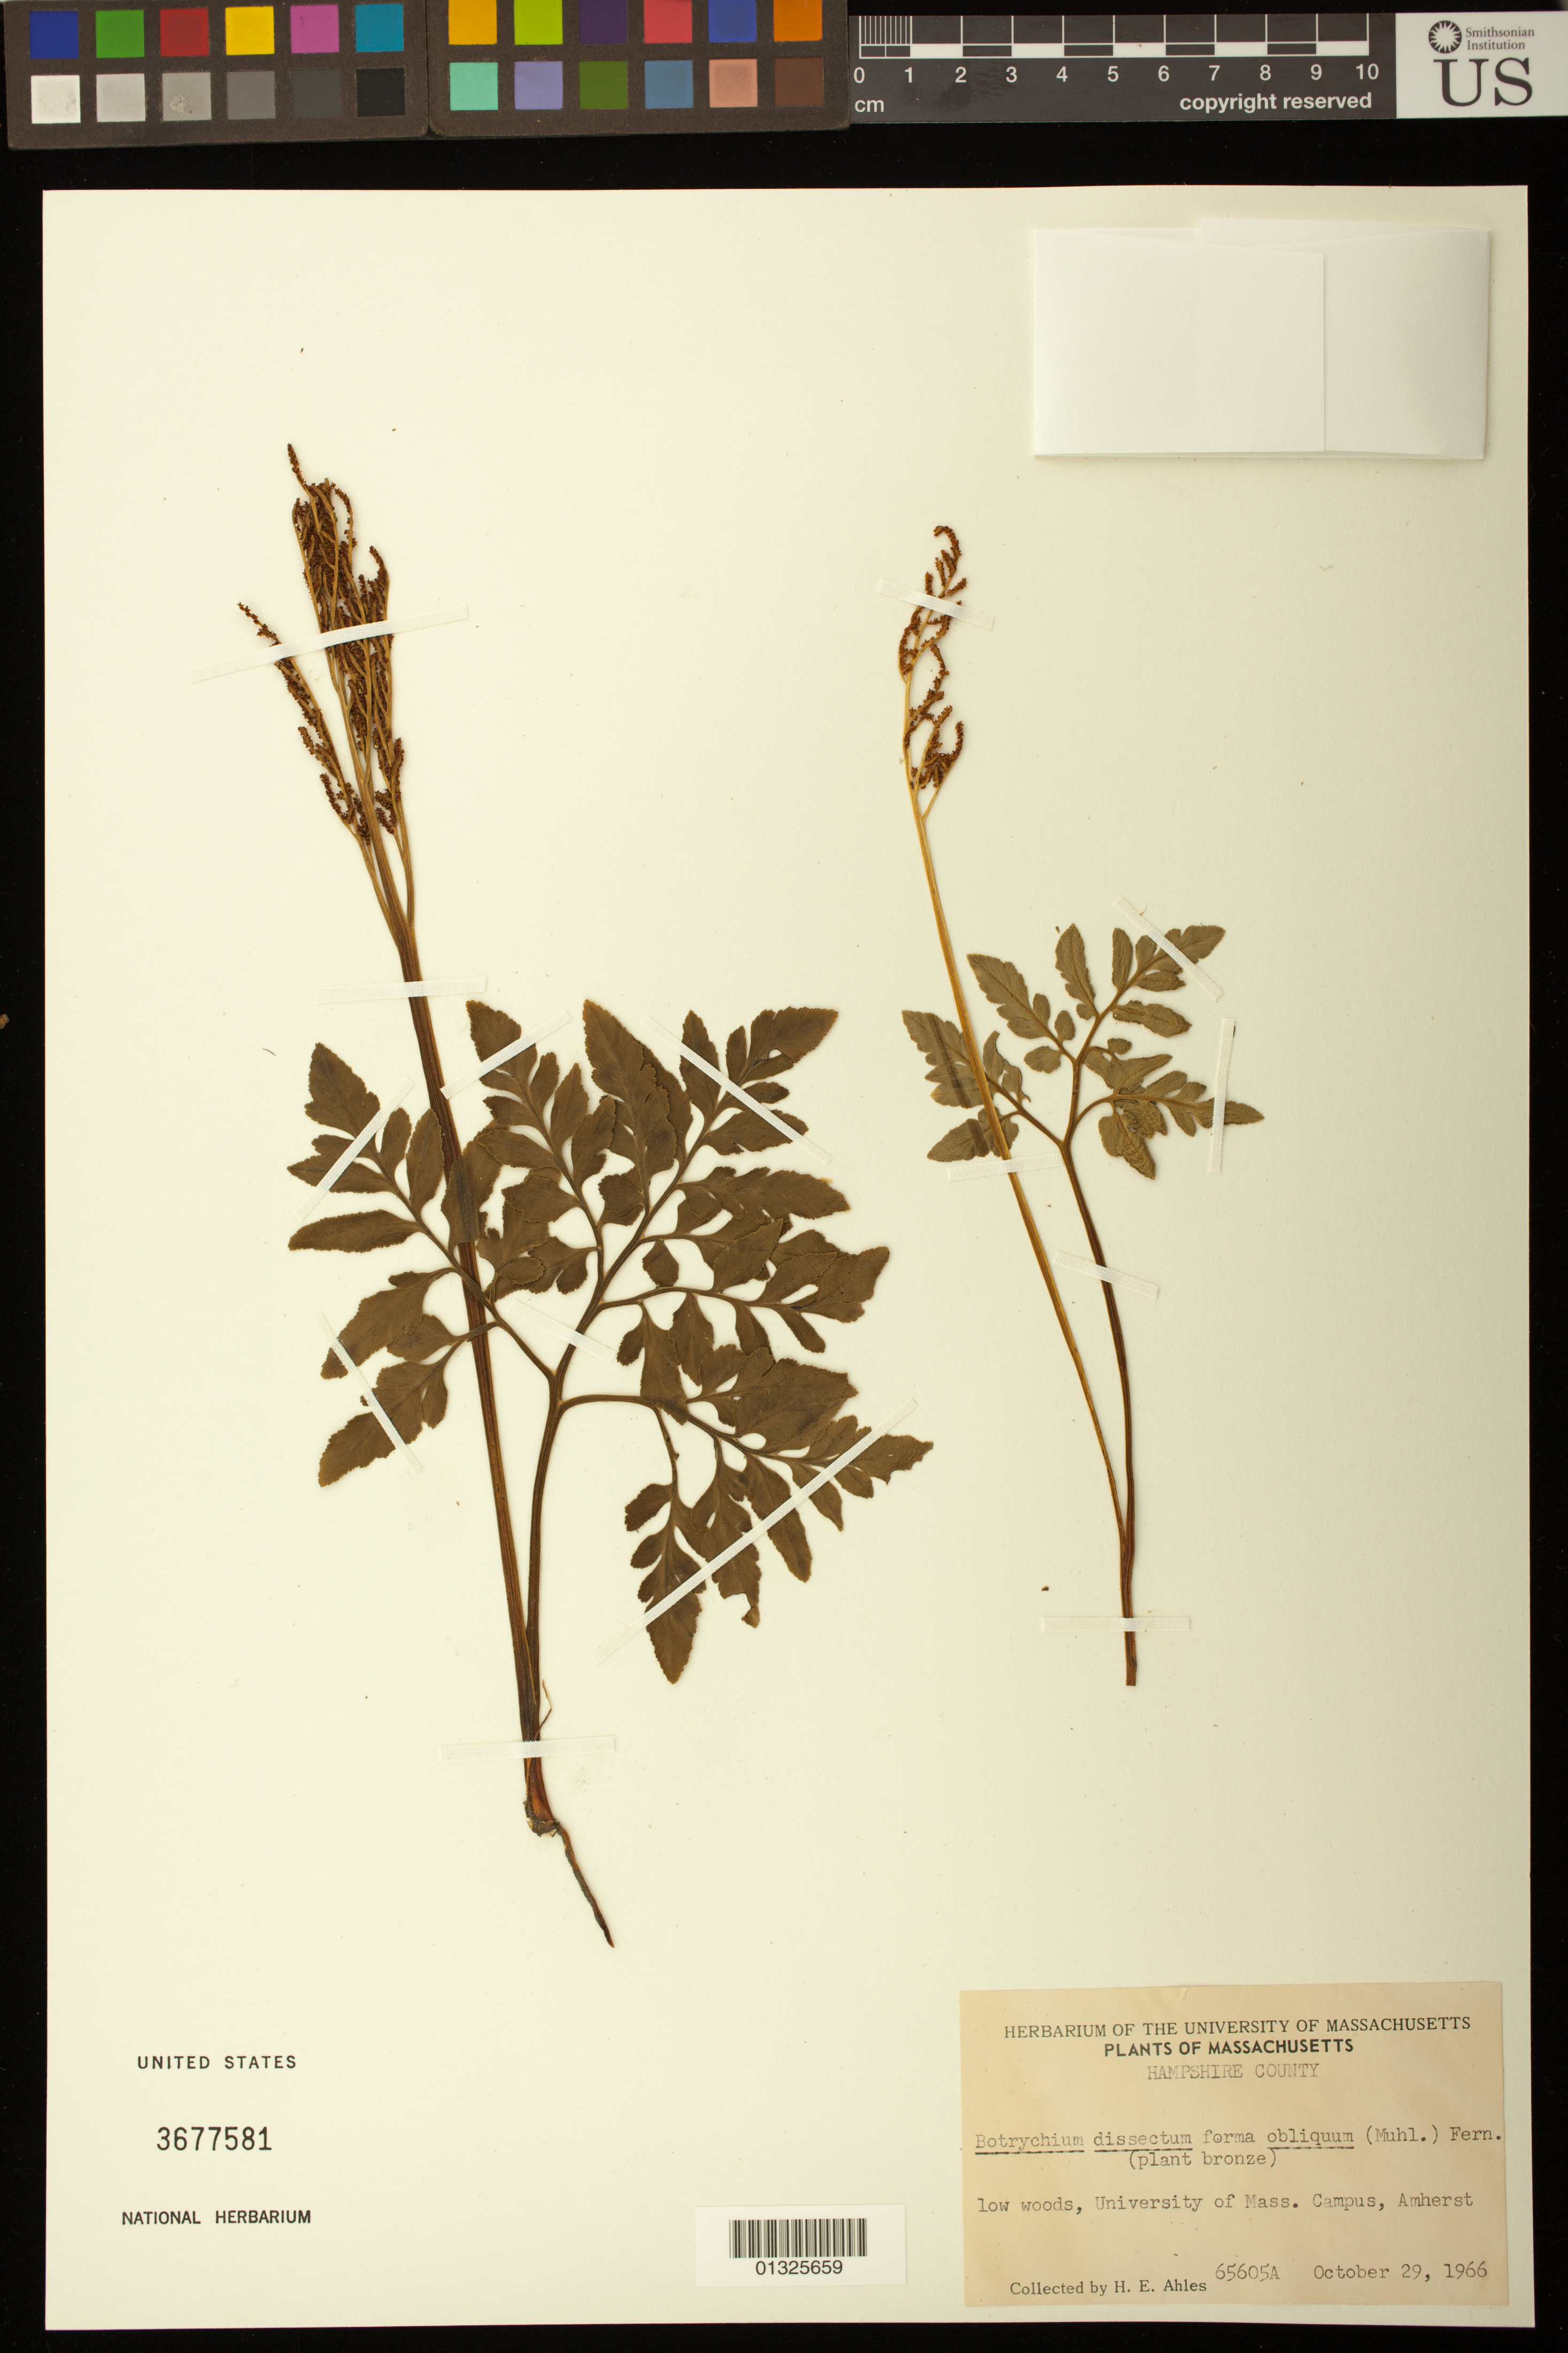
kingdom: Plantae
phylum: Tracheophyta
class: Polypodiopsida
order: Ophioglossales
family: Ophioglossaceae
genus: Botrychium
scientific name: Botrychium dissectum f. obliquum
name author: (Muhl.) Fernald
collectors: H. E. Ahles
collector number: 65605A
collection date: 1966-10-29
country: United States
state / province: Massachusetts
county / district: Hampshire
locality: University of Mass. Campus, Amherst.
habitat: low woods.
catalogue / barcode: US 3677581